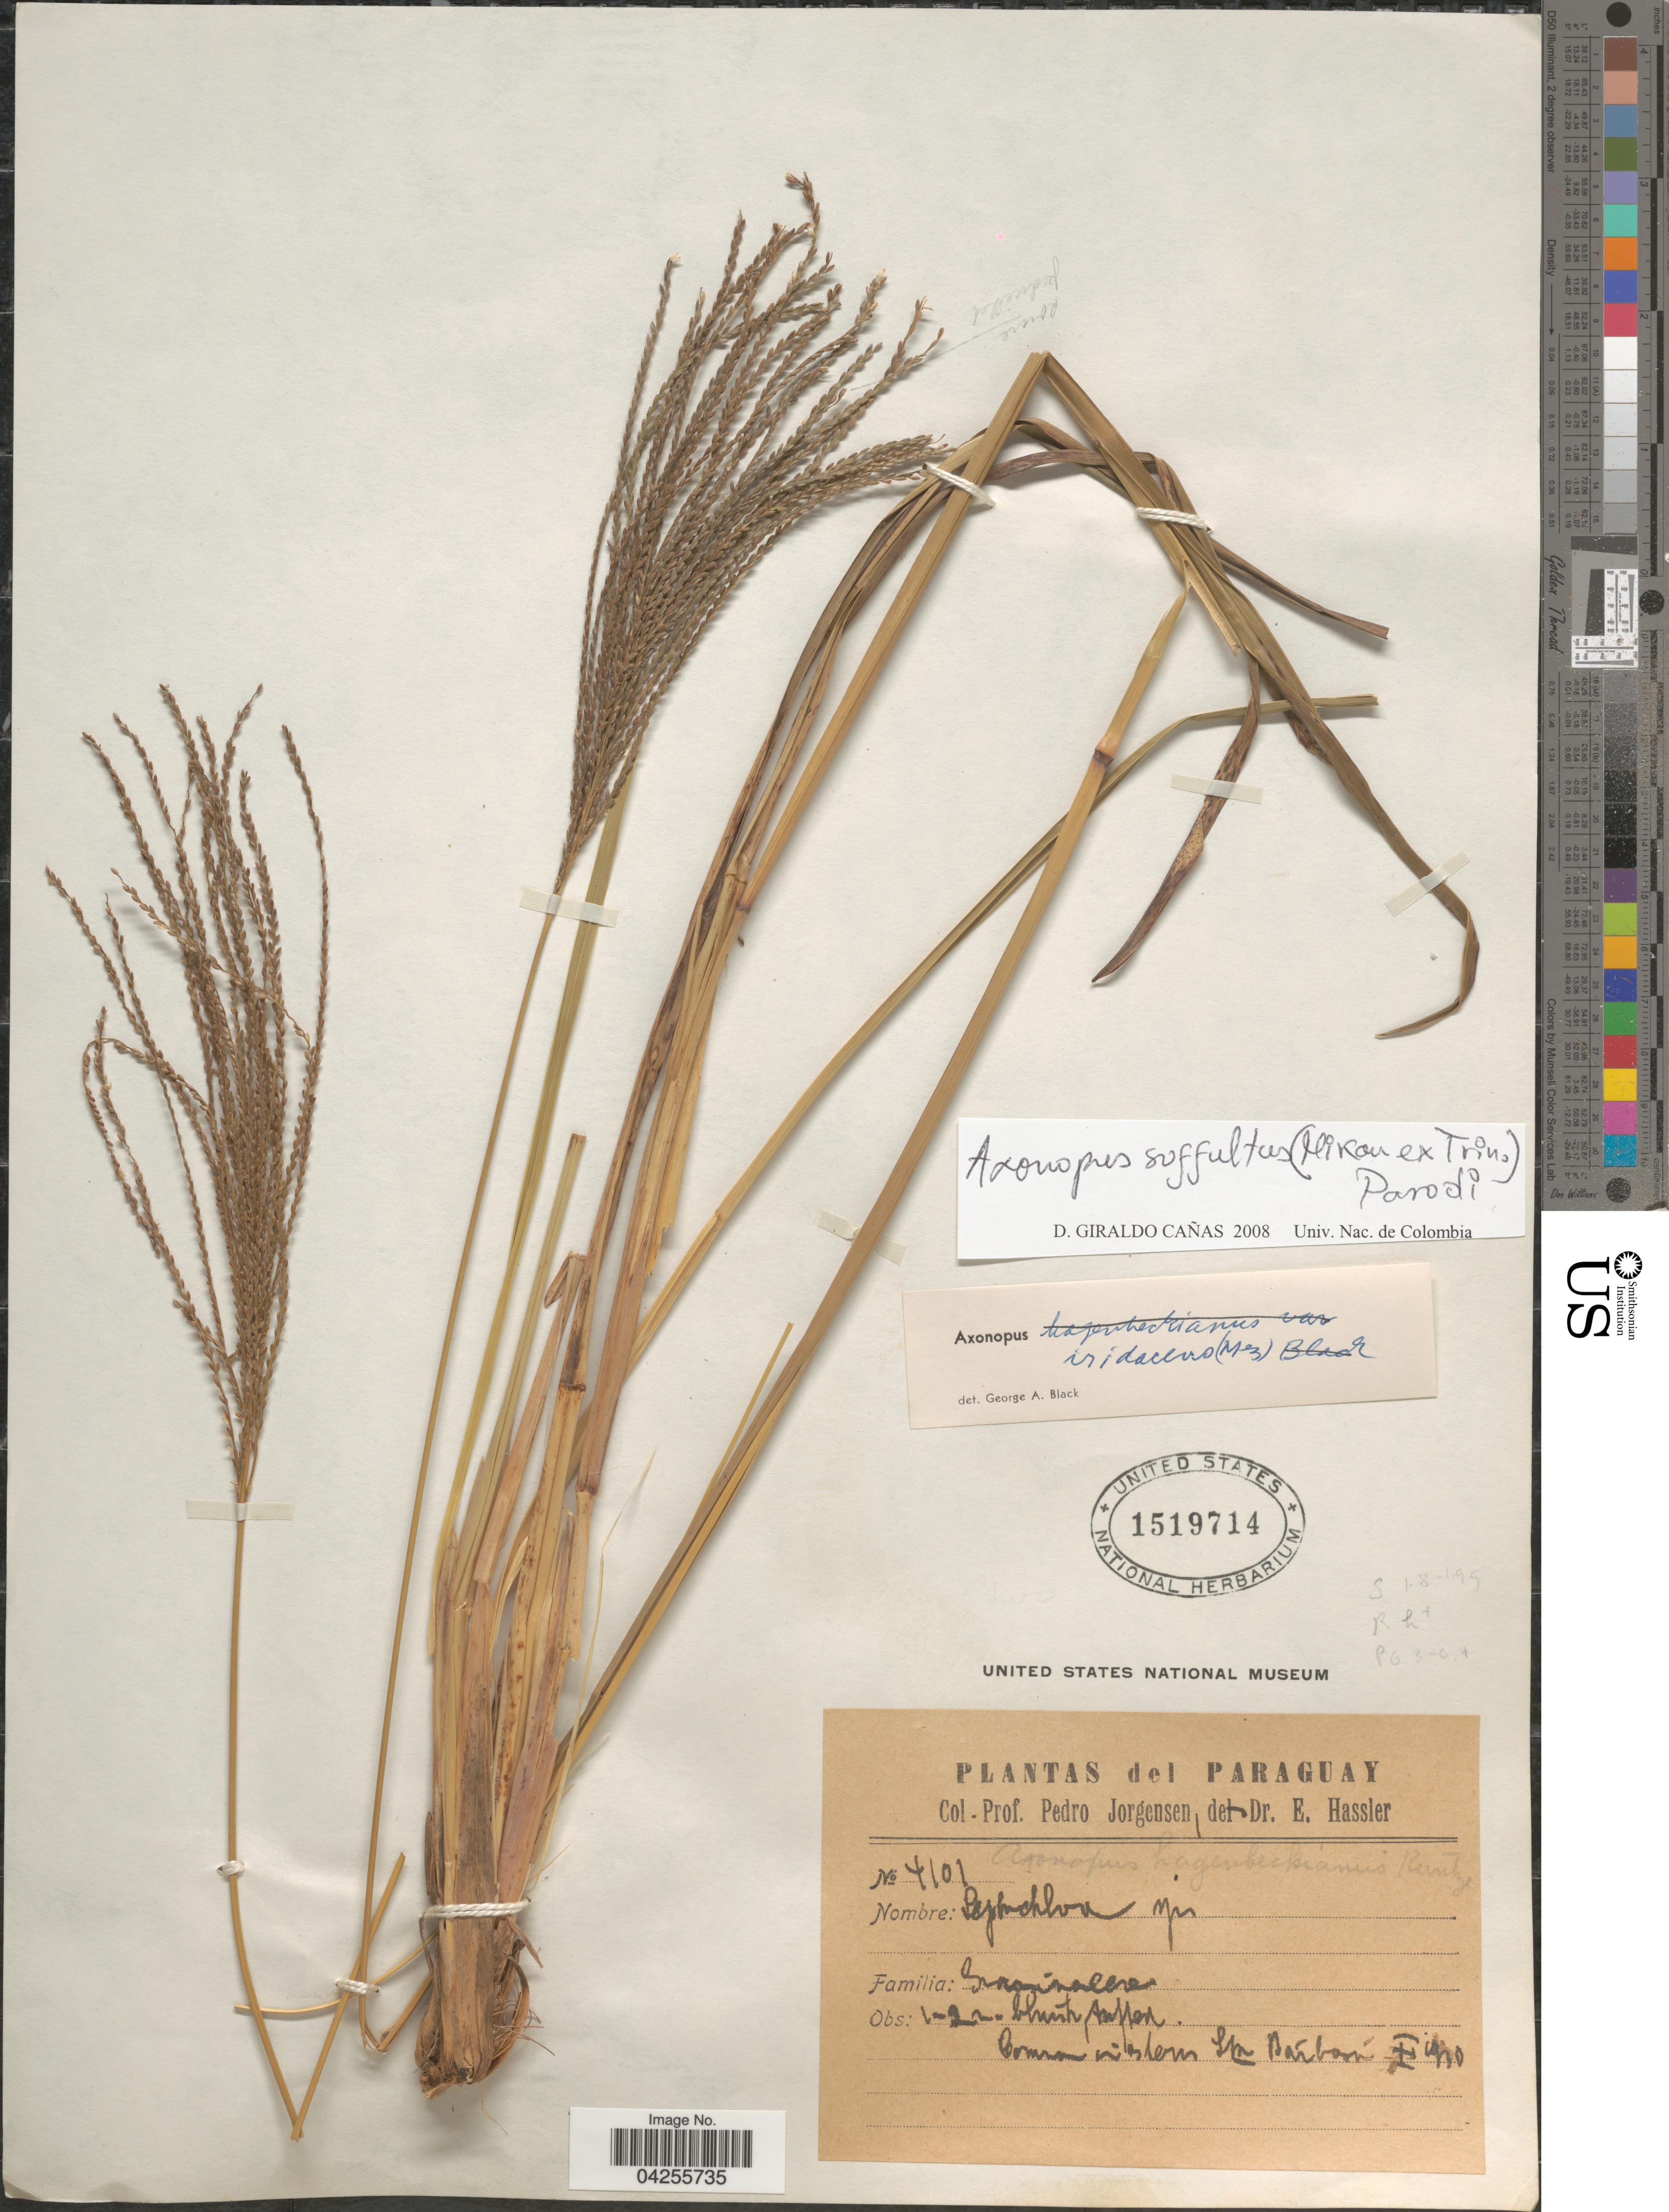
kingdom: Plantae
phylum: Tracheophyta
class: Liliopsida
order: Poales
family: Poaceae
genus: Axonopus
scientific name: Axonopus suffultus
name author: (Nees) Kuhlm.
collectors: P. Jörgensen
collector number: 4101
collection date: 1900-10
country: Paraguay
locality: Sta Bárbará.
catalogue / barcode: US 1519714